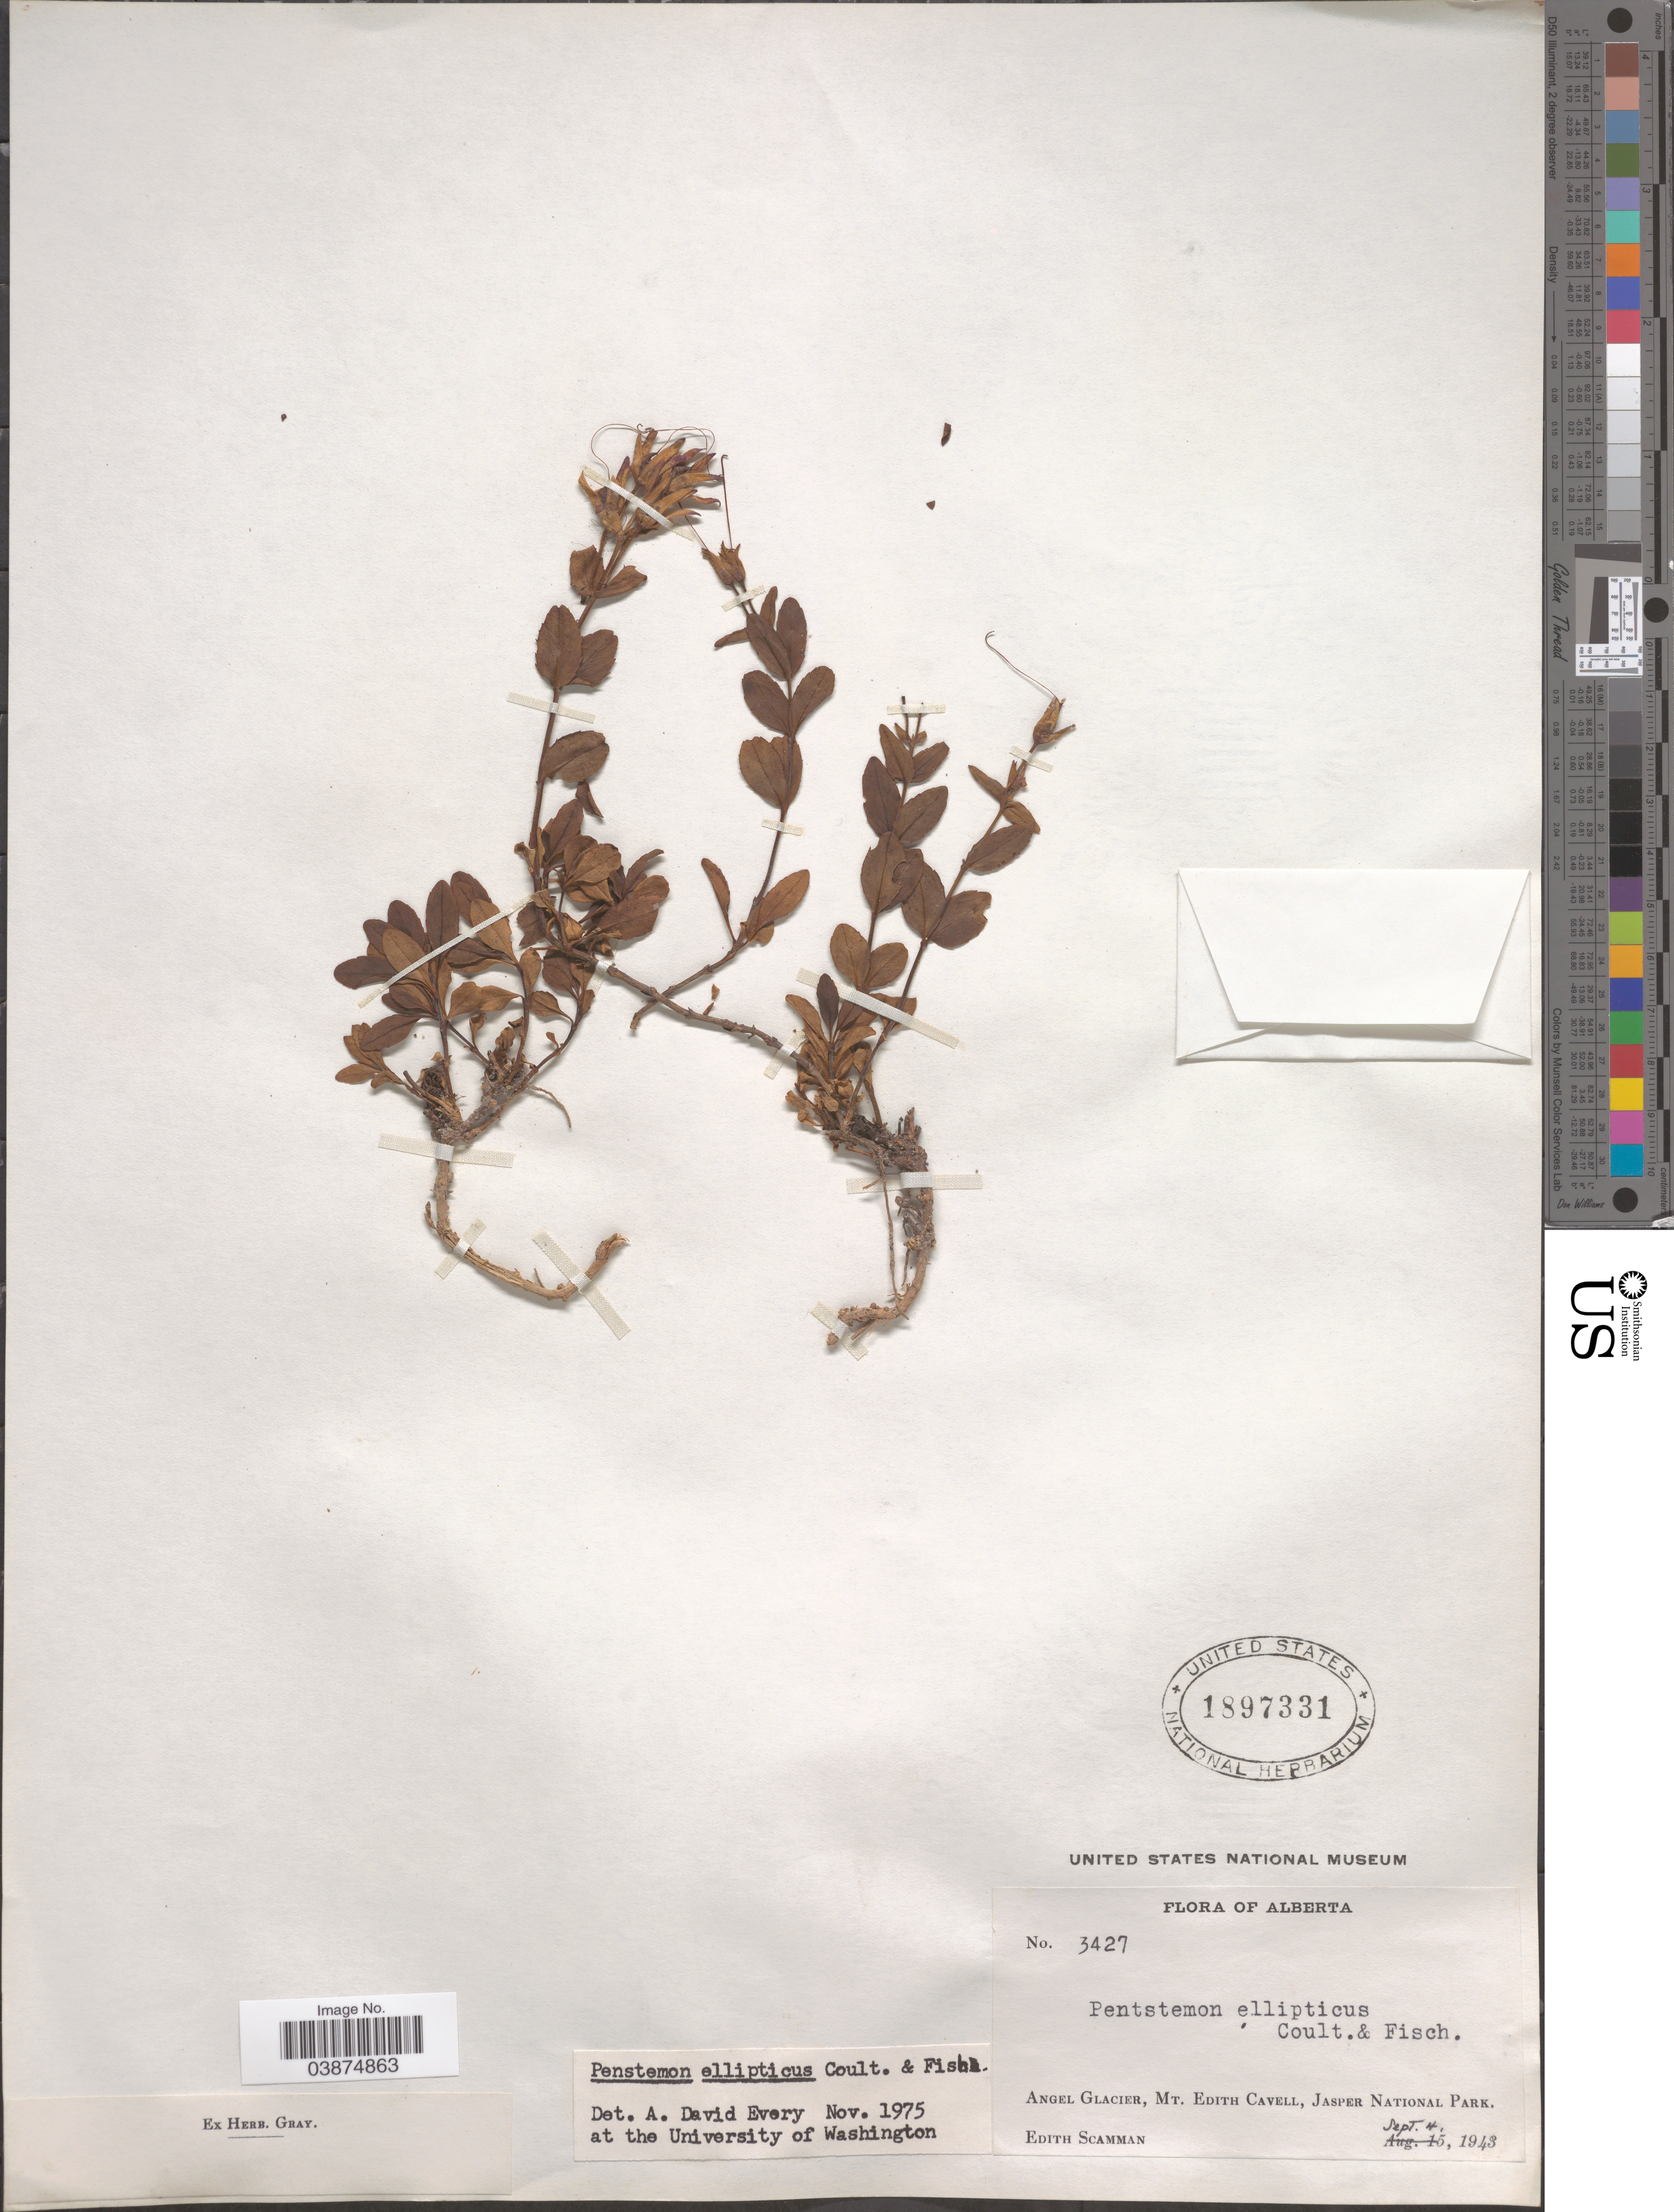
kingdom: Plantae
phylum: Tracheophyta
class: Magnoliopsida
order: Lamiales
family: Plantaginaceae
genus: Penstemon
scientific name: Penstemon ellipticus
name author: Greene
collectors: E. Scamman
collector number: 3427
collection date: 1943-09-04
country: Canada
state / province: Alberta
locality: Angel Glacier, Mt. Edith Cavell, Jasper National Park.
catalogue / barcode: US 1897331